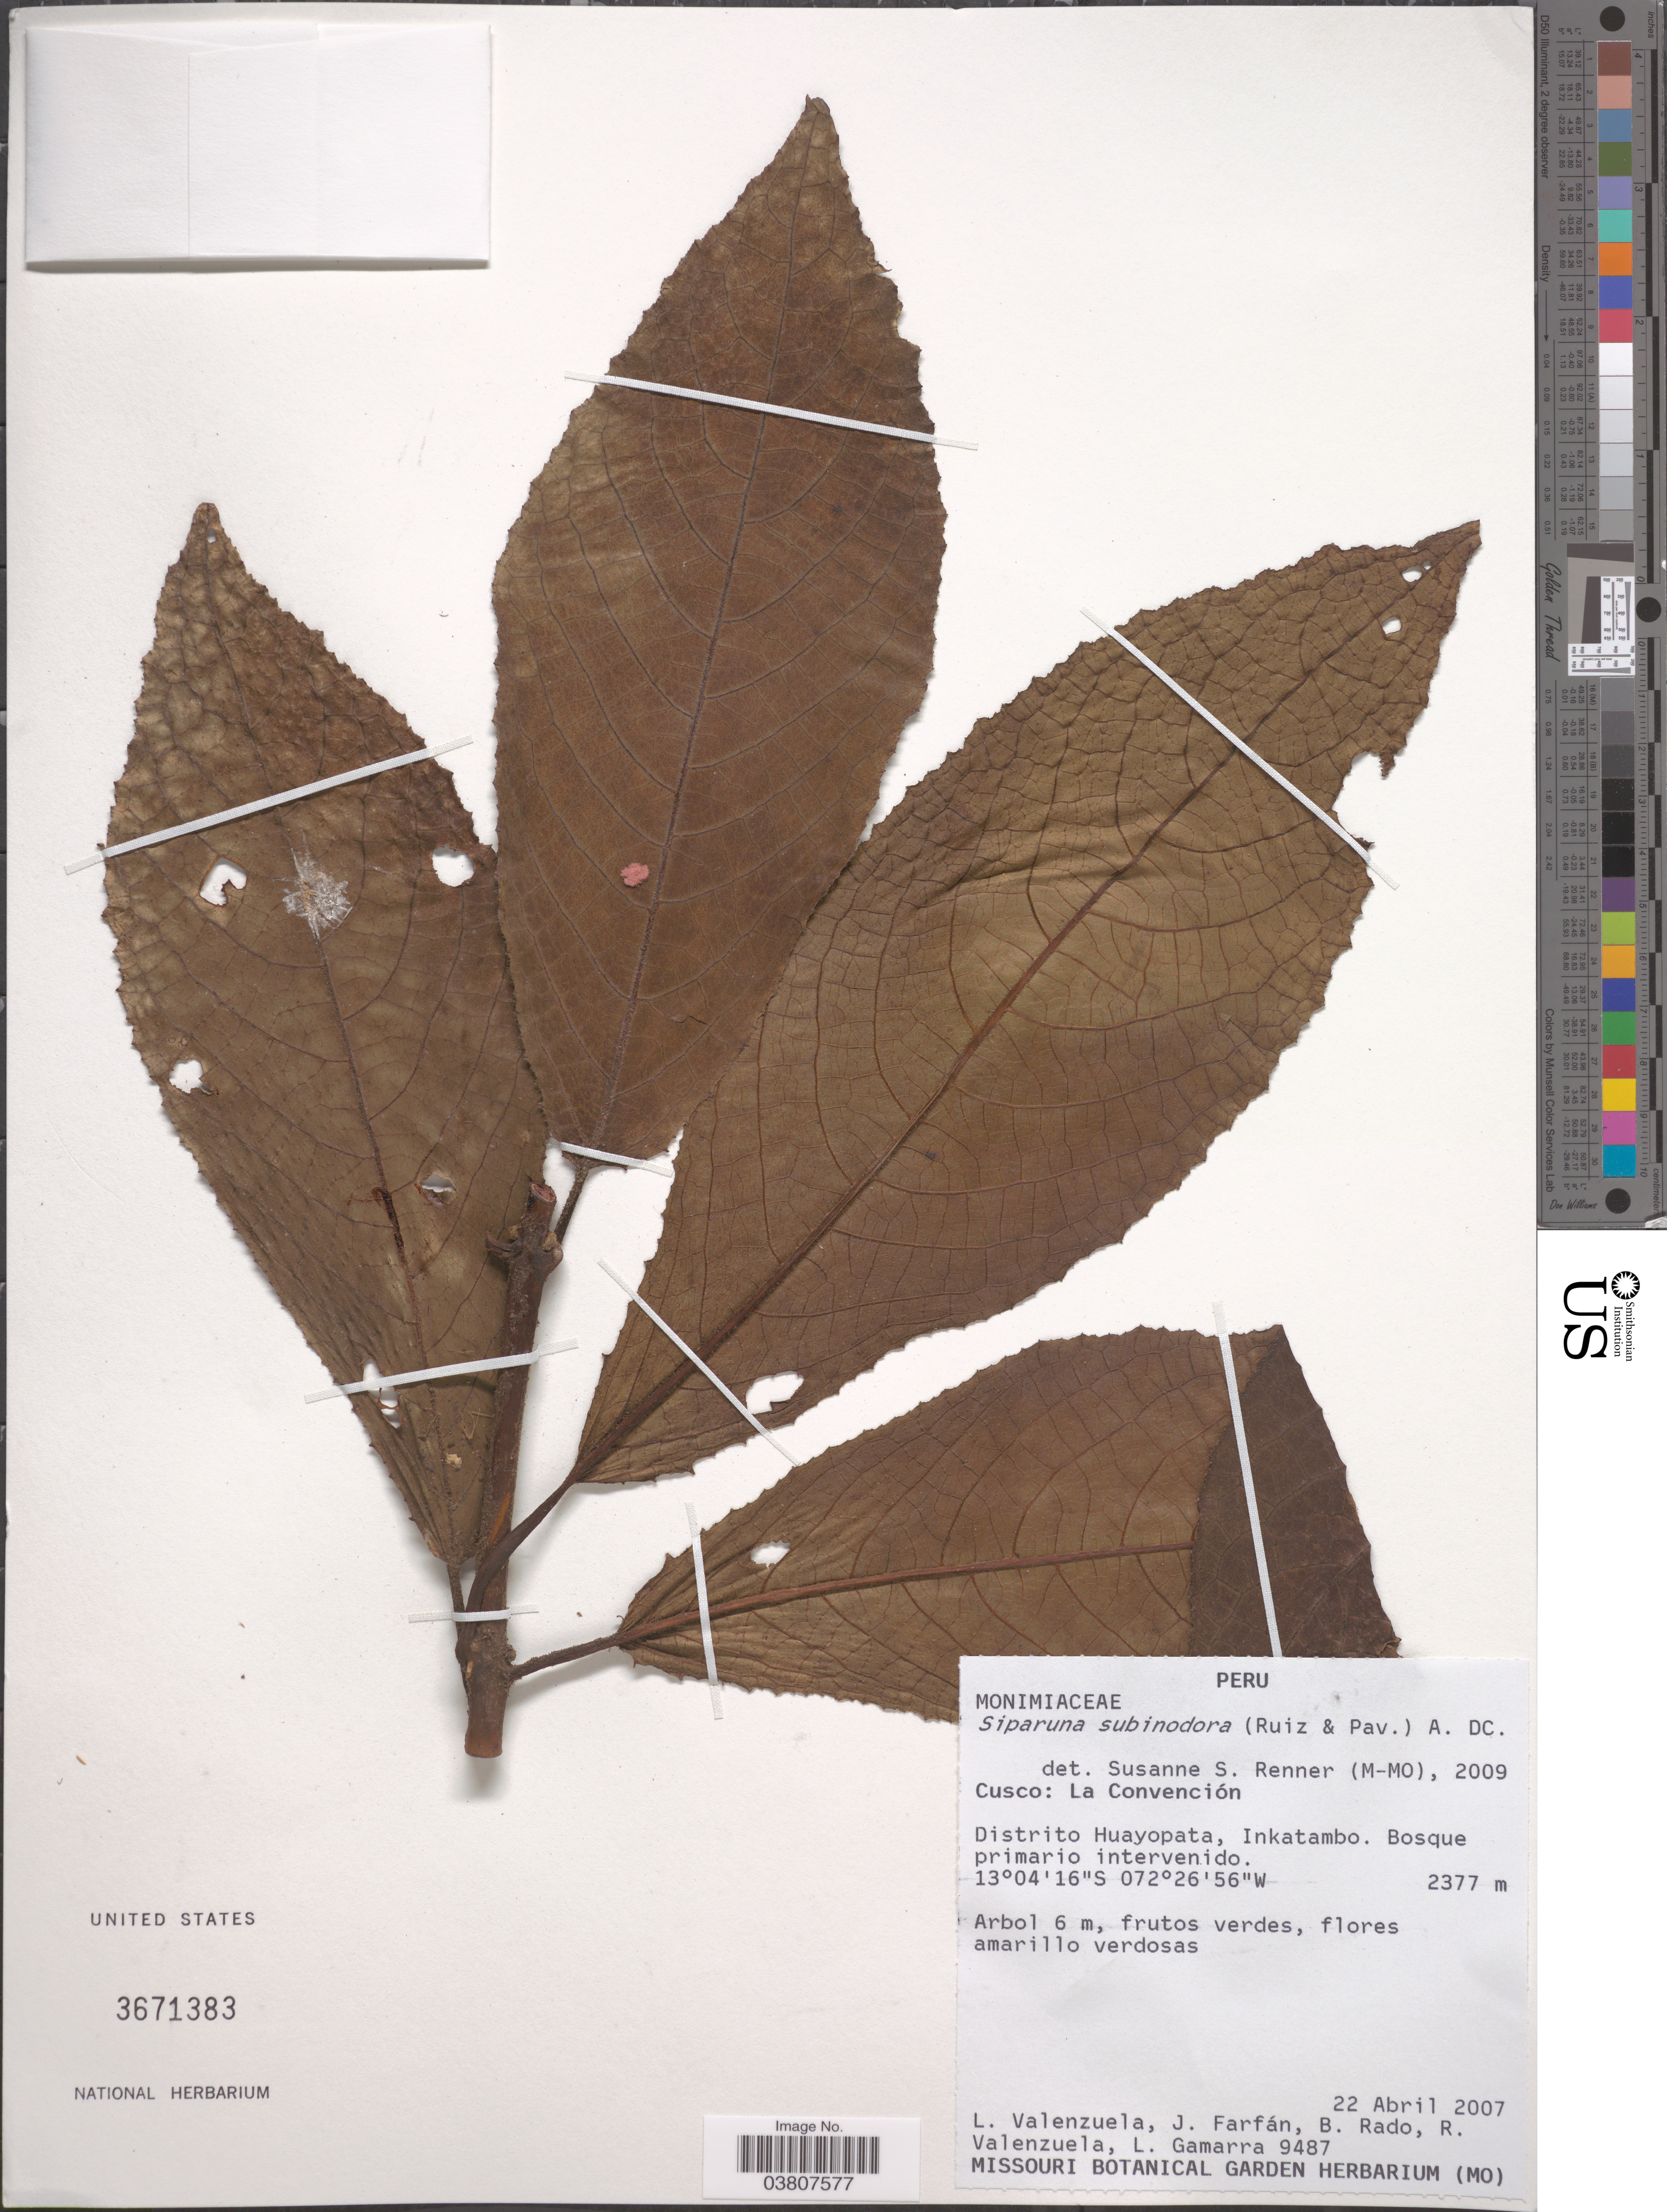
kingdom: Plantae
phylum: Tracheophyta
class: Magnoliopsida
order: Laurales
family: Siparunaceae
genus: Siparuna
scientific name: Siparuna subinodora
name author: (Ruiz & Pav.) A. DC.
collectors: L. Valenzuela, J. Farfán, B. Rado, R. Valenzuela & L. Gamarra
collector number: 9487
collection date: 2007-04-22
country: Peru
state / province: Cusco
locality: La Convención. Distrito Huayopata, Inkatambo.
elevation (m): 2377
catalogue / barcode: US 3671383